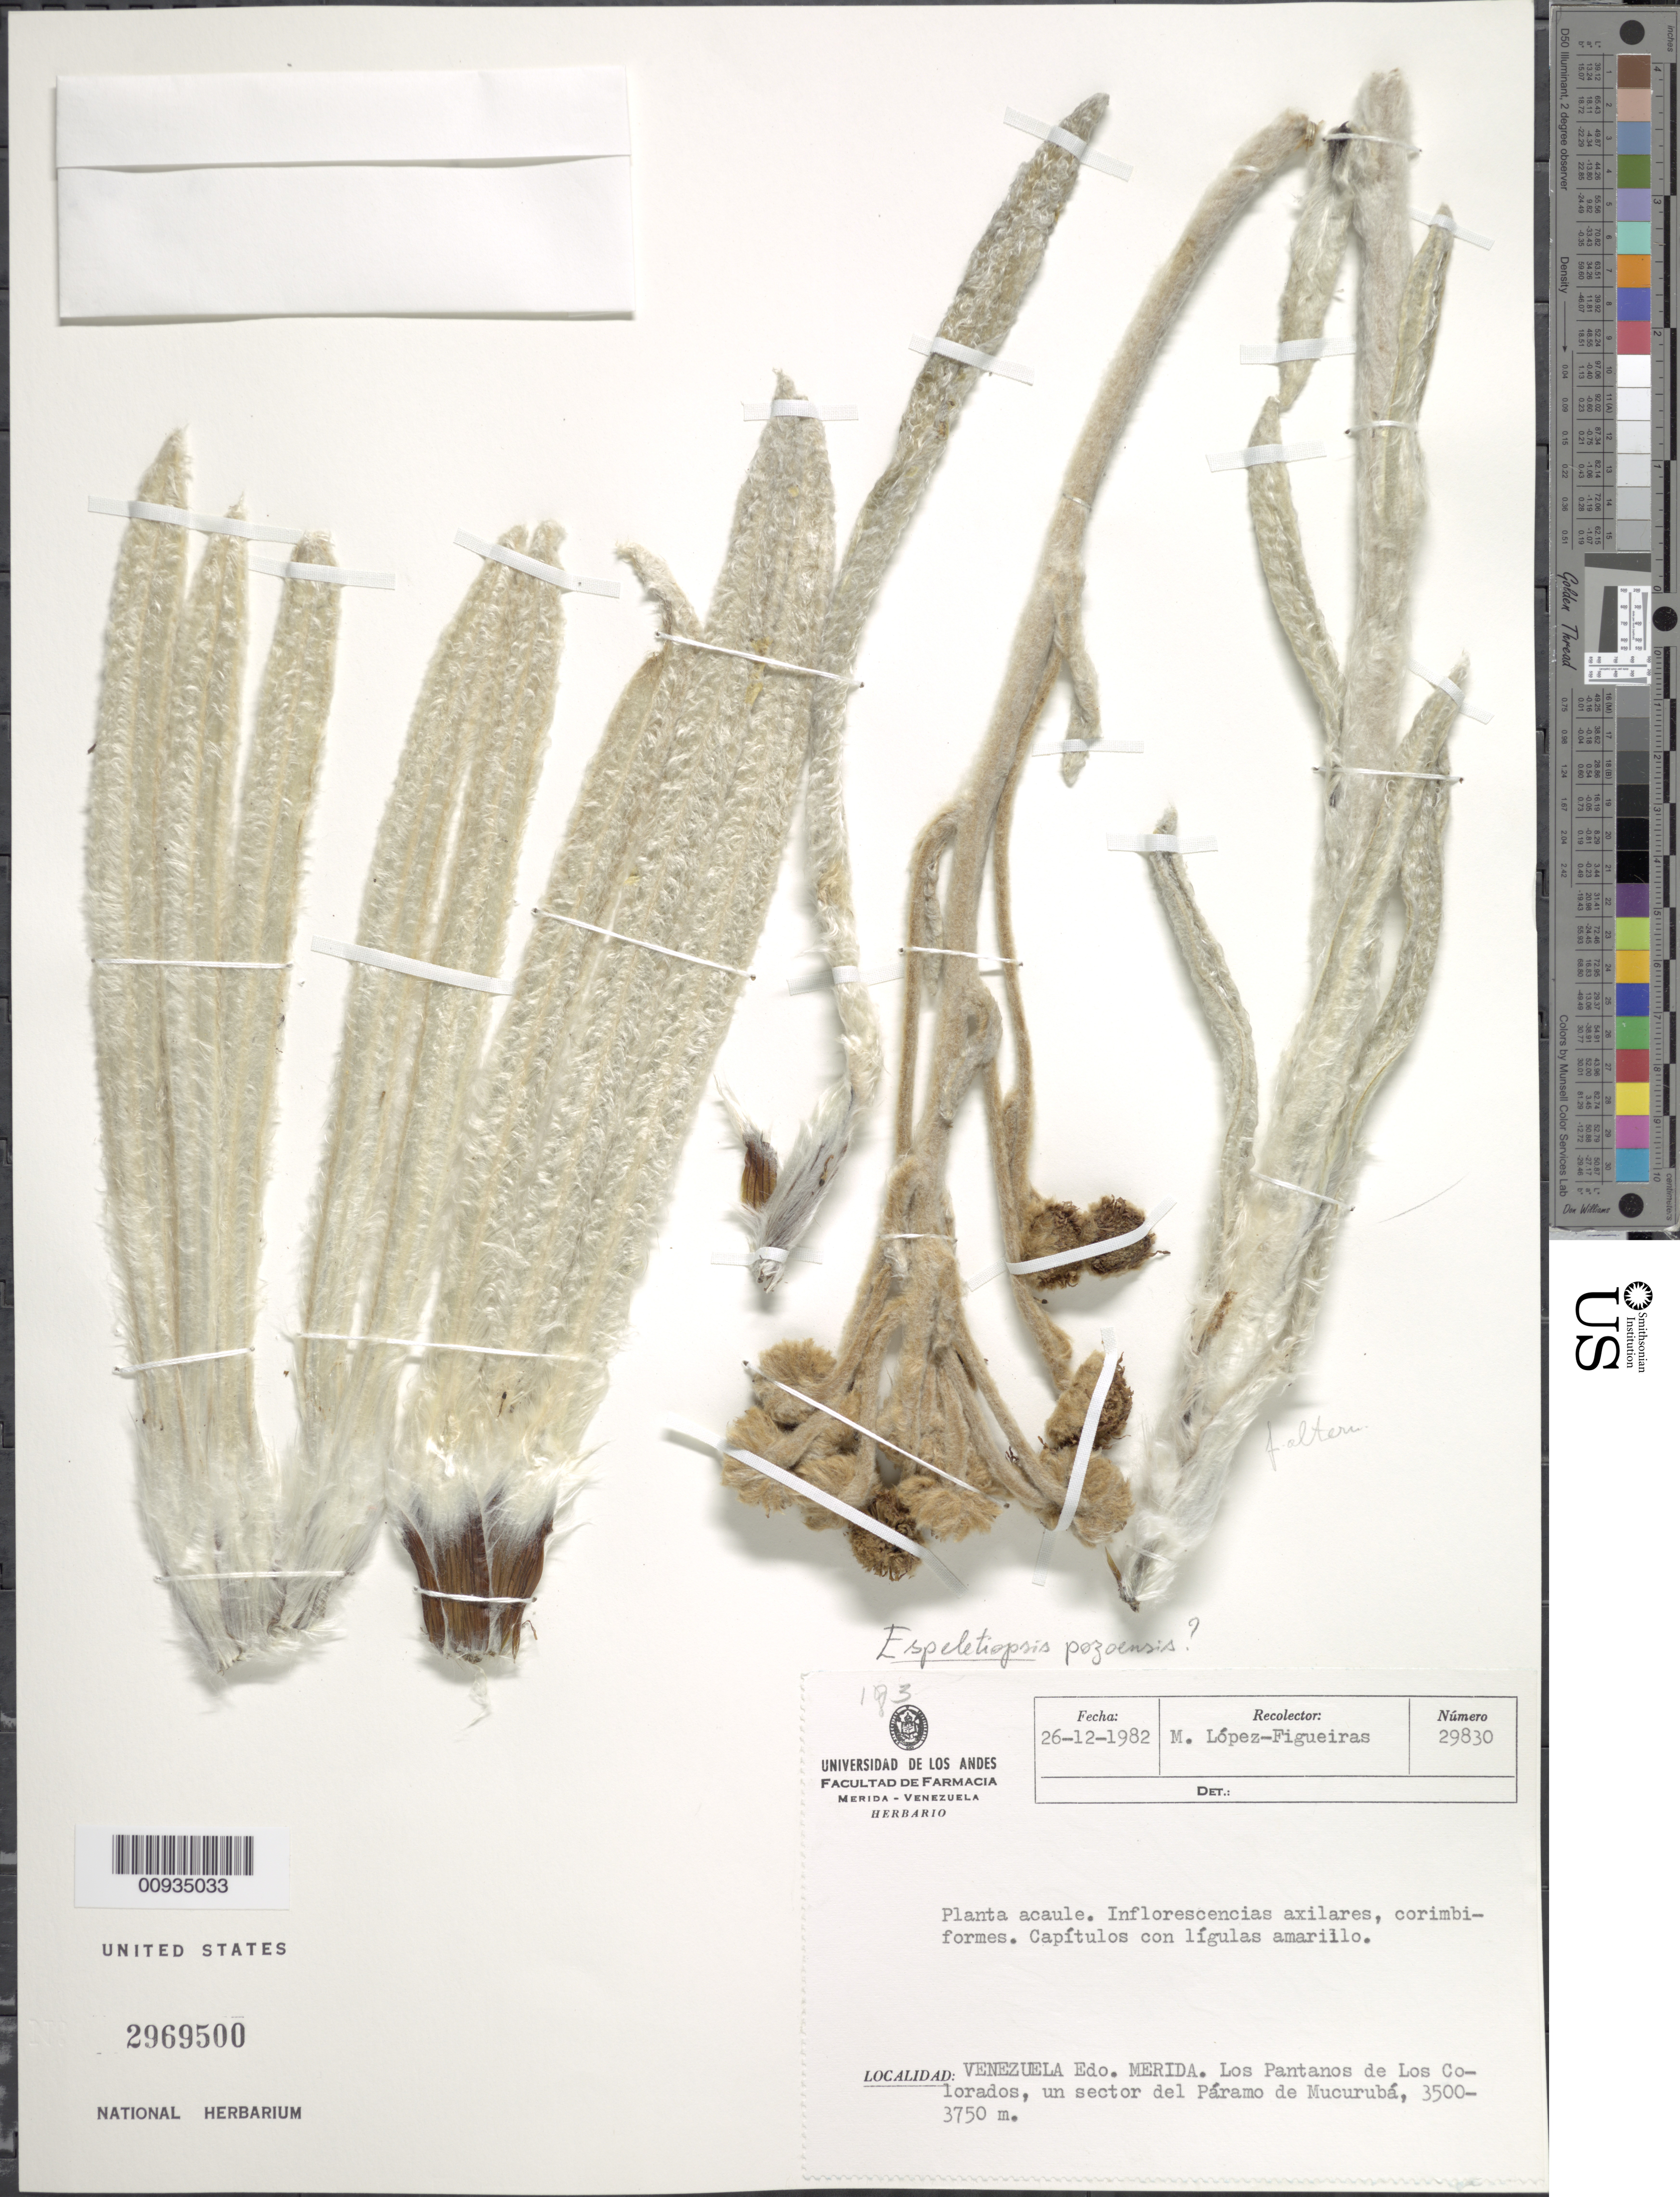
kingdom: Plantae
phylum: Tracheophyta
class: Magnoliopsida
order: Asterales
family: Asteraceae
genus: Espeletiopsis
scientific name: Espeletiopsis sp.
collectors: M. López Figueiras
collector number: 29830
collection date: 1982-12-26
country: Venezuela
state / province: Mérida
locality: Páramo de Mucurubá. Los Pantanos de Los Colorados, un sector del Páramo de Mucurubá.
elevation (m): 3500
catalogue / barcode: US 2969500